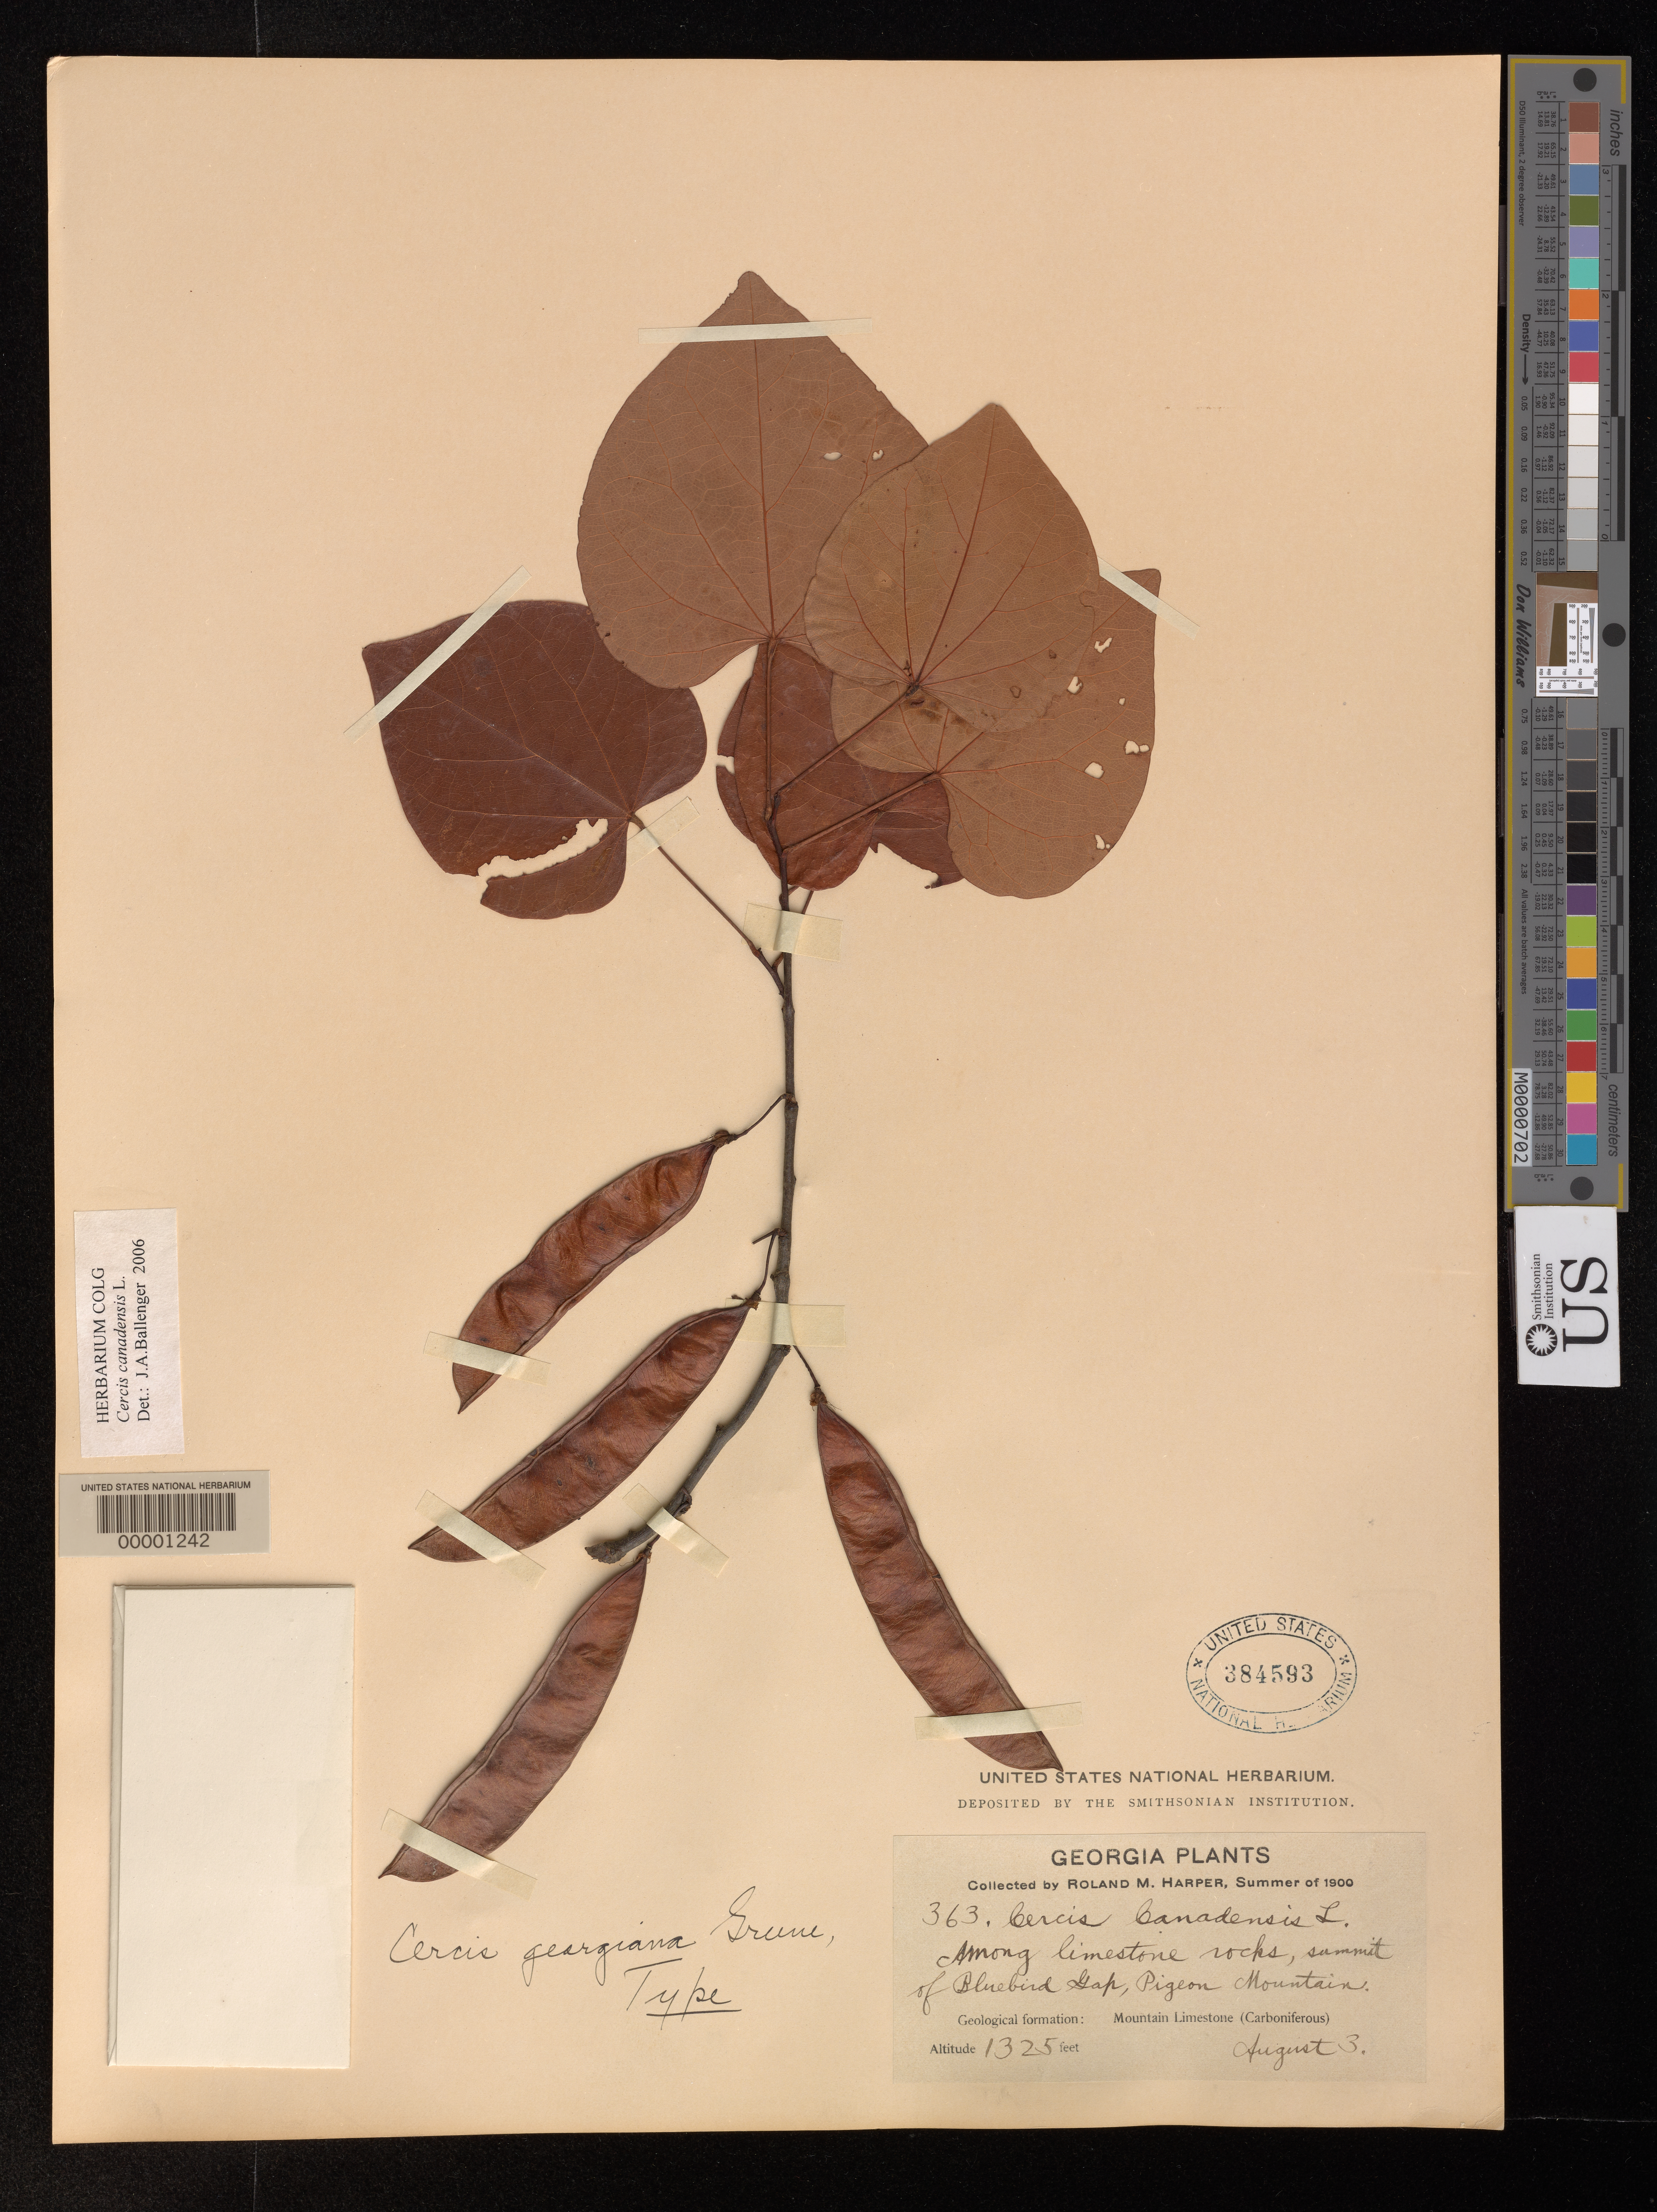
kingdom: Plantae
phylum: Tracheophyta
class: Magnoliopsida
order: Fabales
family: Fabaceae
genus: Cercis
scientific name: Cercis georgiana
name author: Greene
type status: Holotype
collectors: R. M. Harper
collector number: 363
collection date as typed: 03 Aug 1900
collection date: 1900-08-03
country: United States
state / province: Georgia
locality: Pigeon Mts.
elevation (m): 396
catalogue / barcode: US 384593